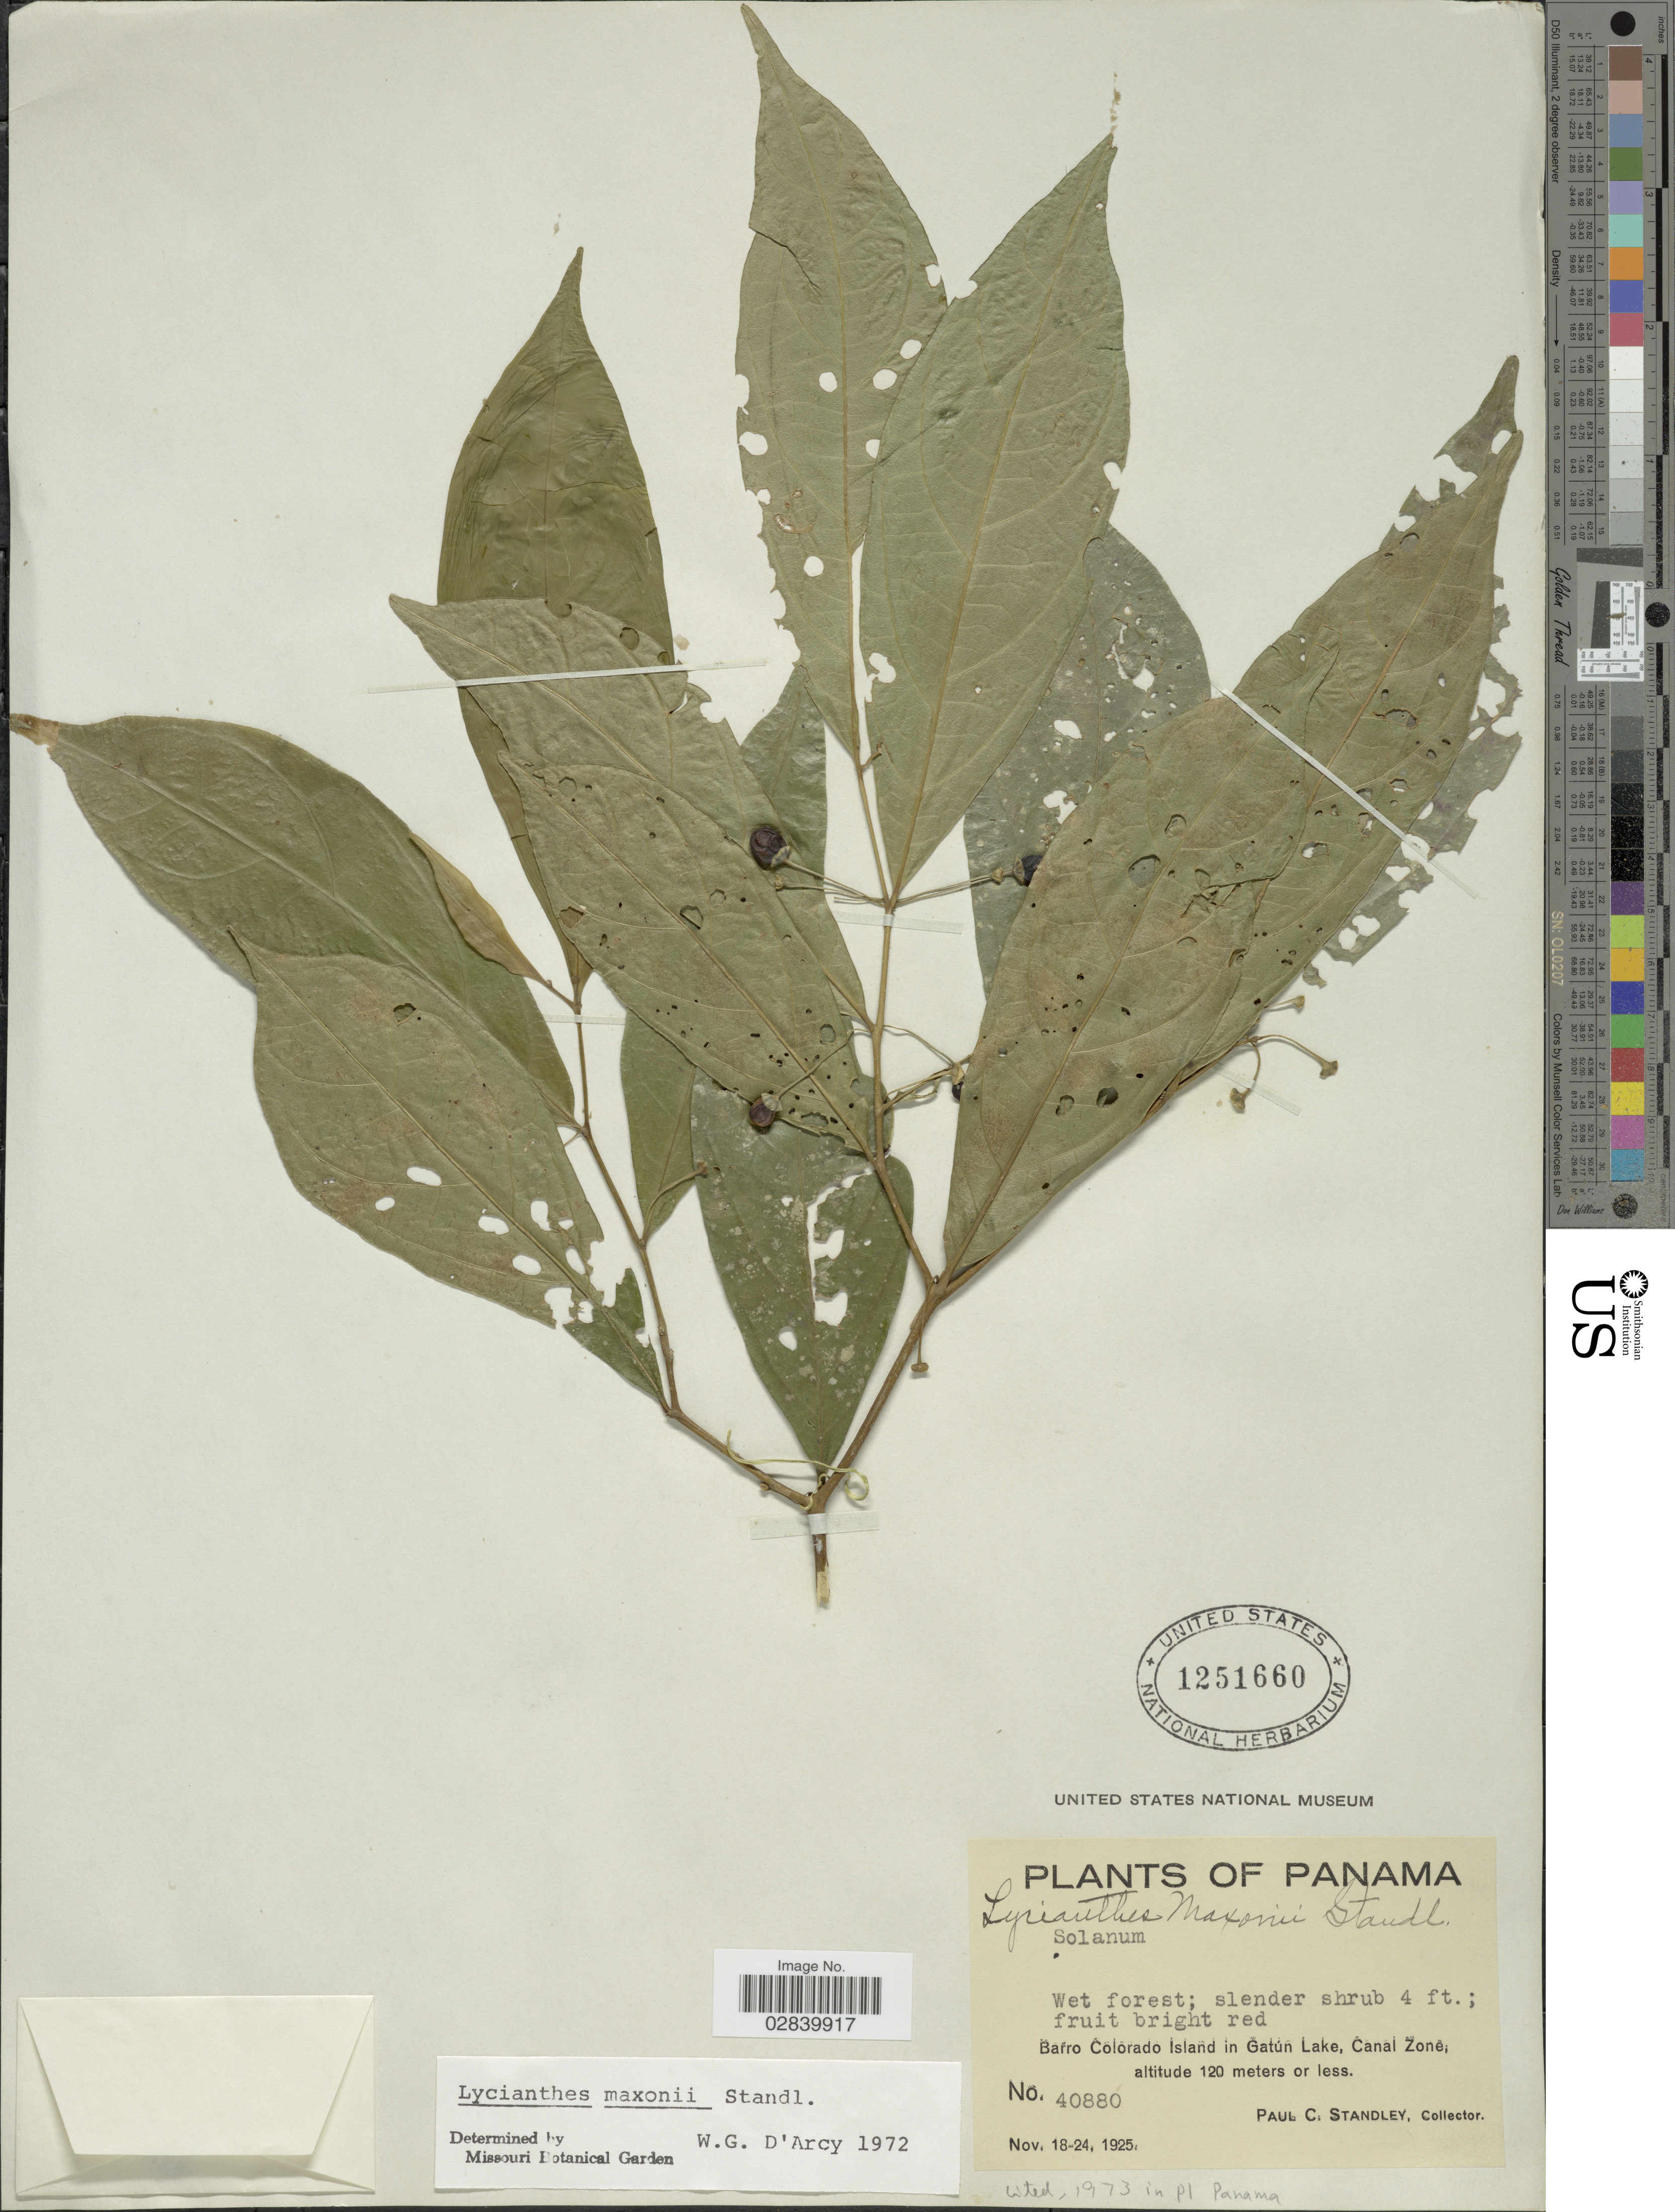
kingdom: Plantae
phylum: Tracheophyta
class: Magnoliopsida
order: Solanales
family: Solanaceae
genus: Lycianthes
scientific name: Lycianthes maxonii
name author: Standl.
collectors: P. C. Standley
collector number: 40880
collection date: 1925-11-18/1925-11-24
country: Panama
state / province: Panamá Oeste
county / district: Canal Zone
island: Barro Colorado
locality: Barro Colorado Island in Gatún Lake, Canal Zone.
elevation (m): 120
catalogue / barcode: US 1251660